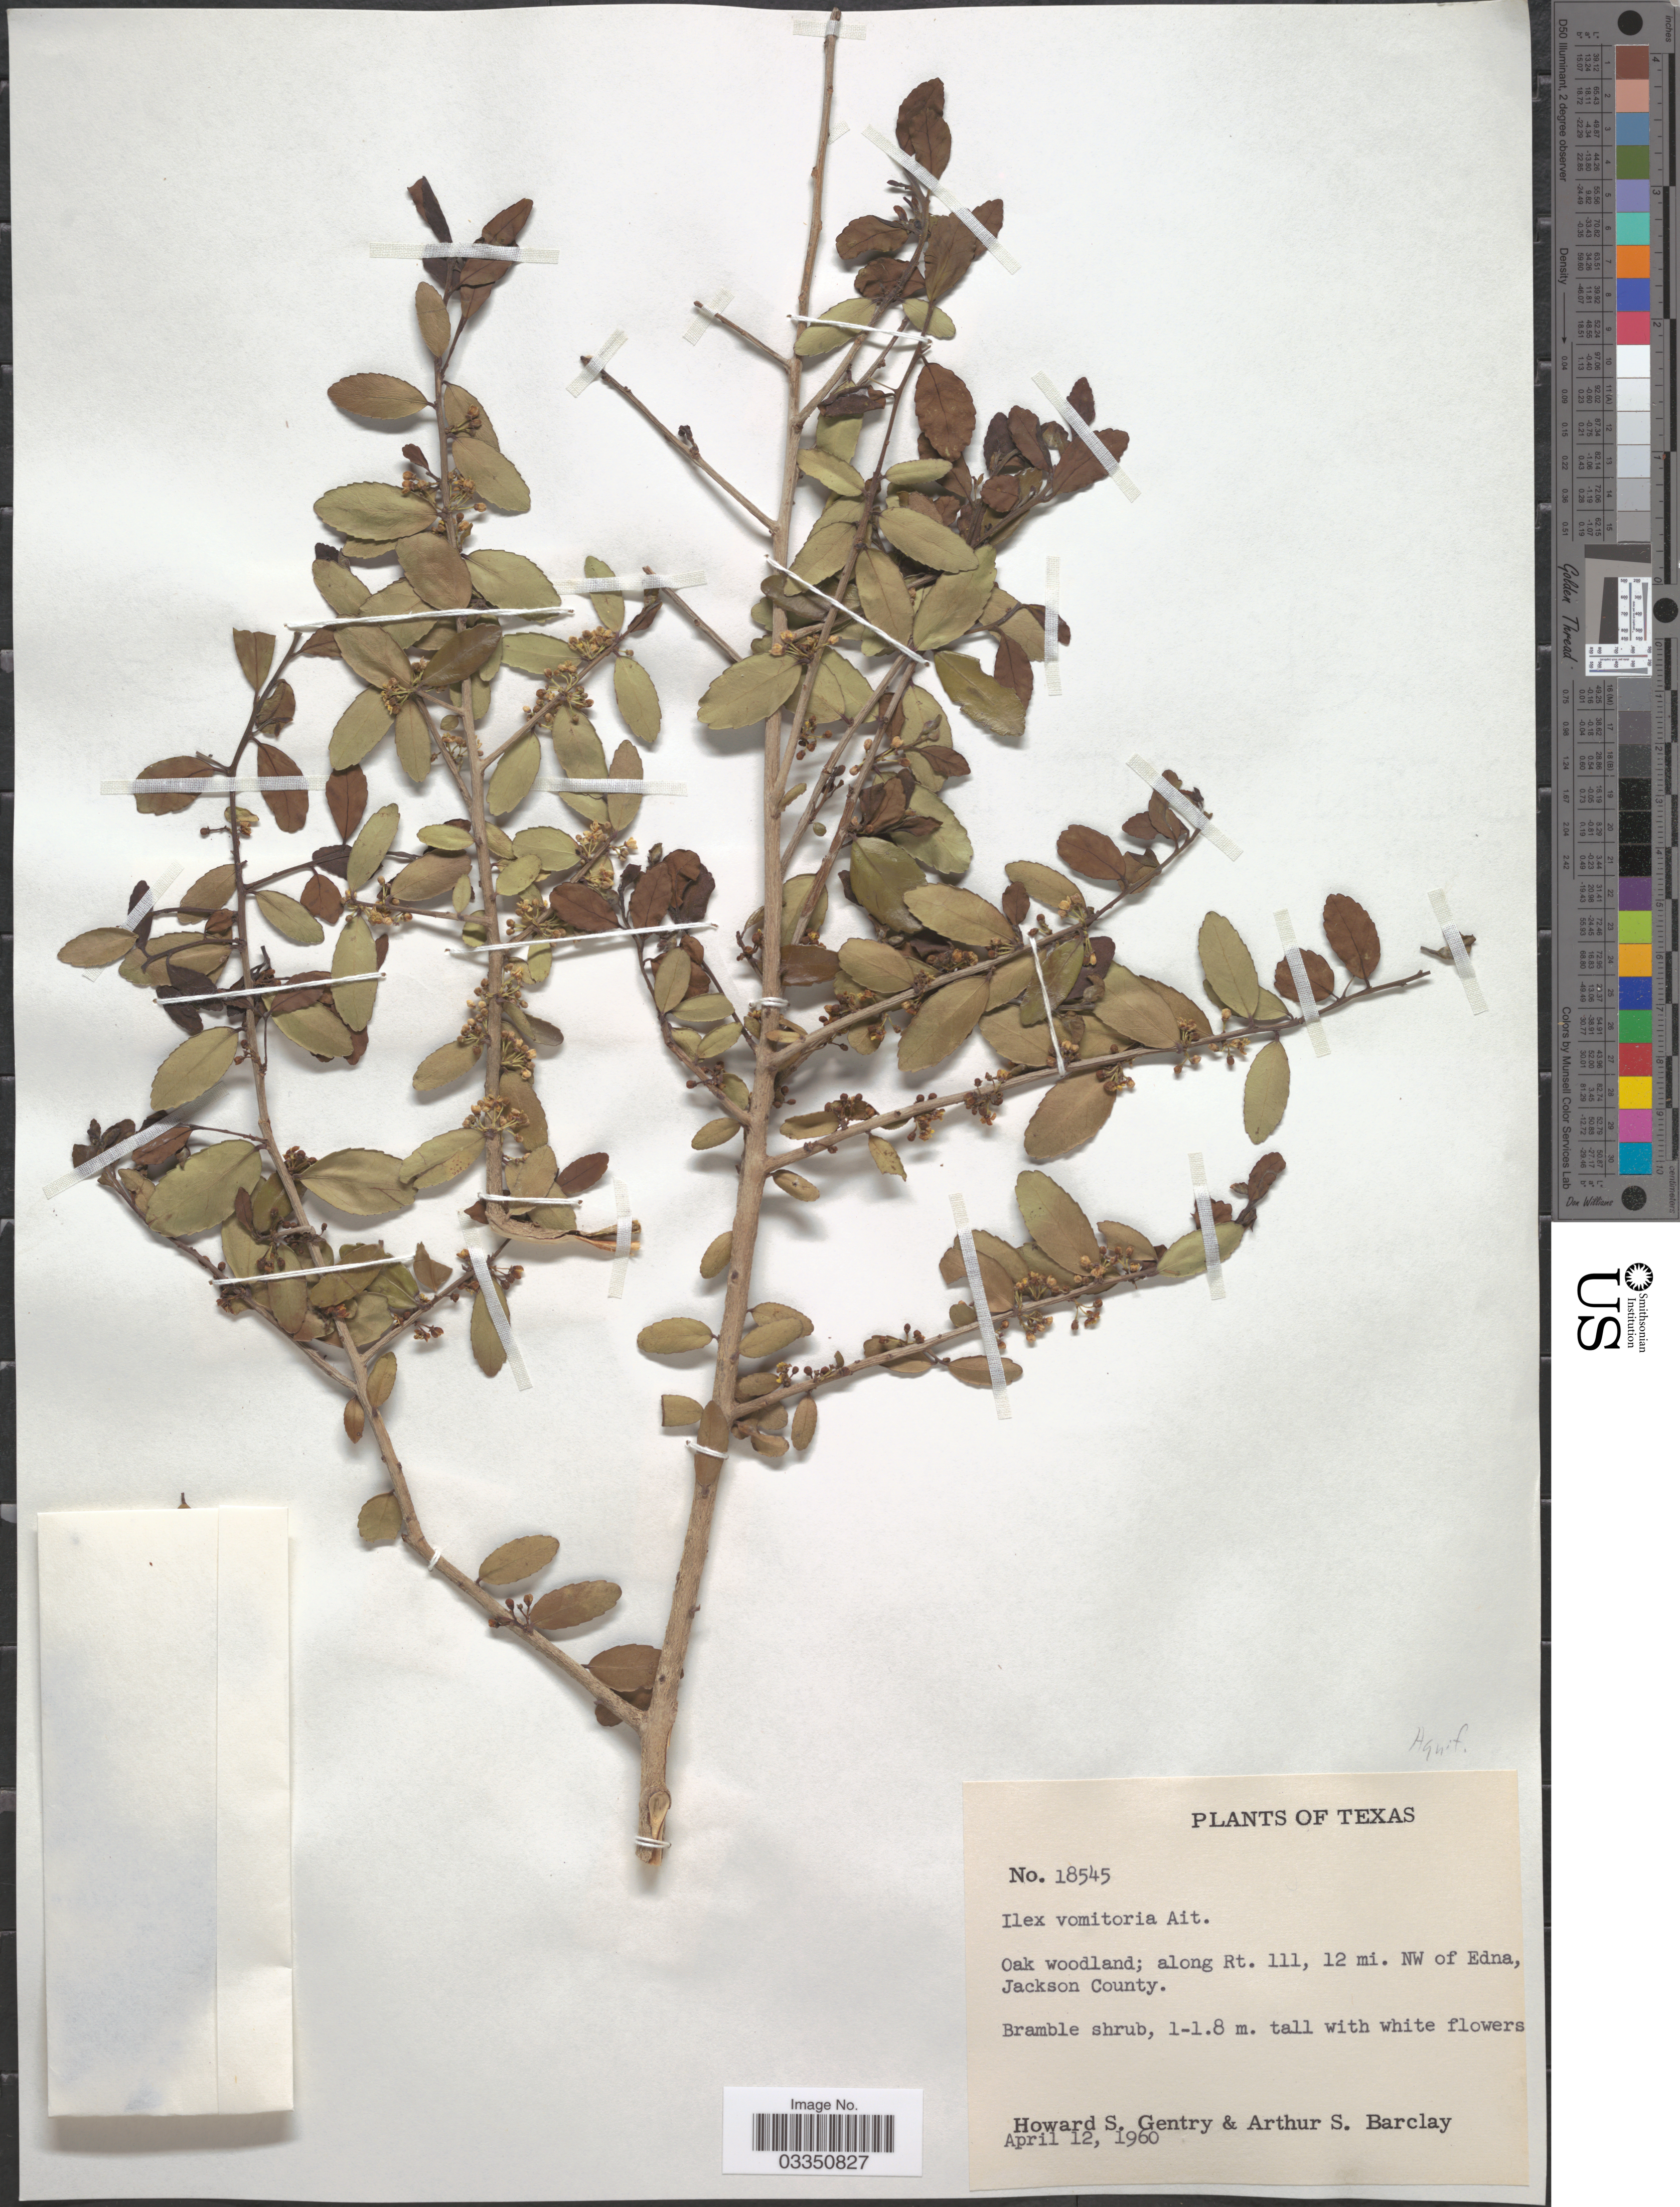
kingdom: Plantae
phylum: Tracheophyta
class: Magnoliopsida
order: Aquifoliales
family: Aquifoliaceae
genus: Ilex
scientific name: Ilex vomitoria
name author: Aiton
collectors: H. S. Gentry & A. S. Barclay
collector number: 18545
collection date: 1960-04-12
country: United States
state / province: Texas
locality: Oak woodland; along Rt. 111, 12 mi. NW of Edna, Jackson County.